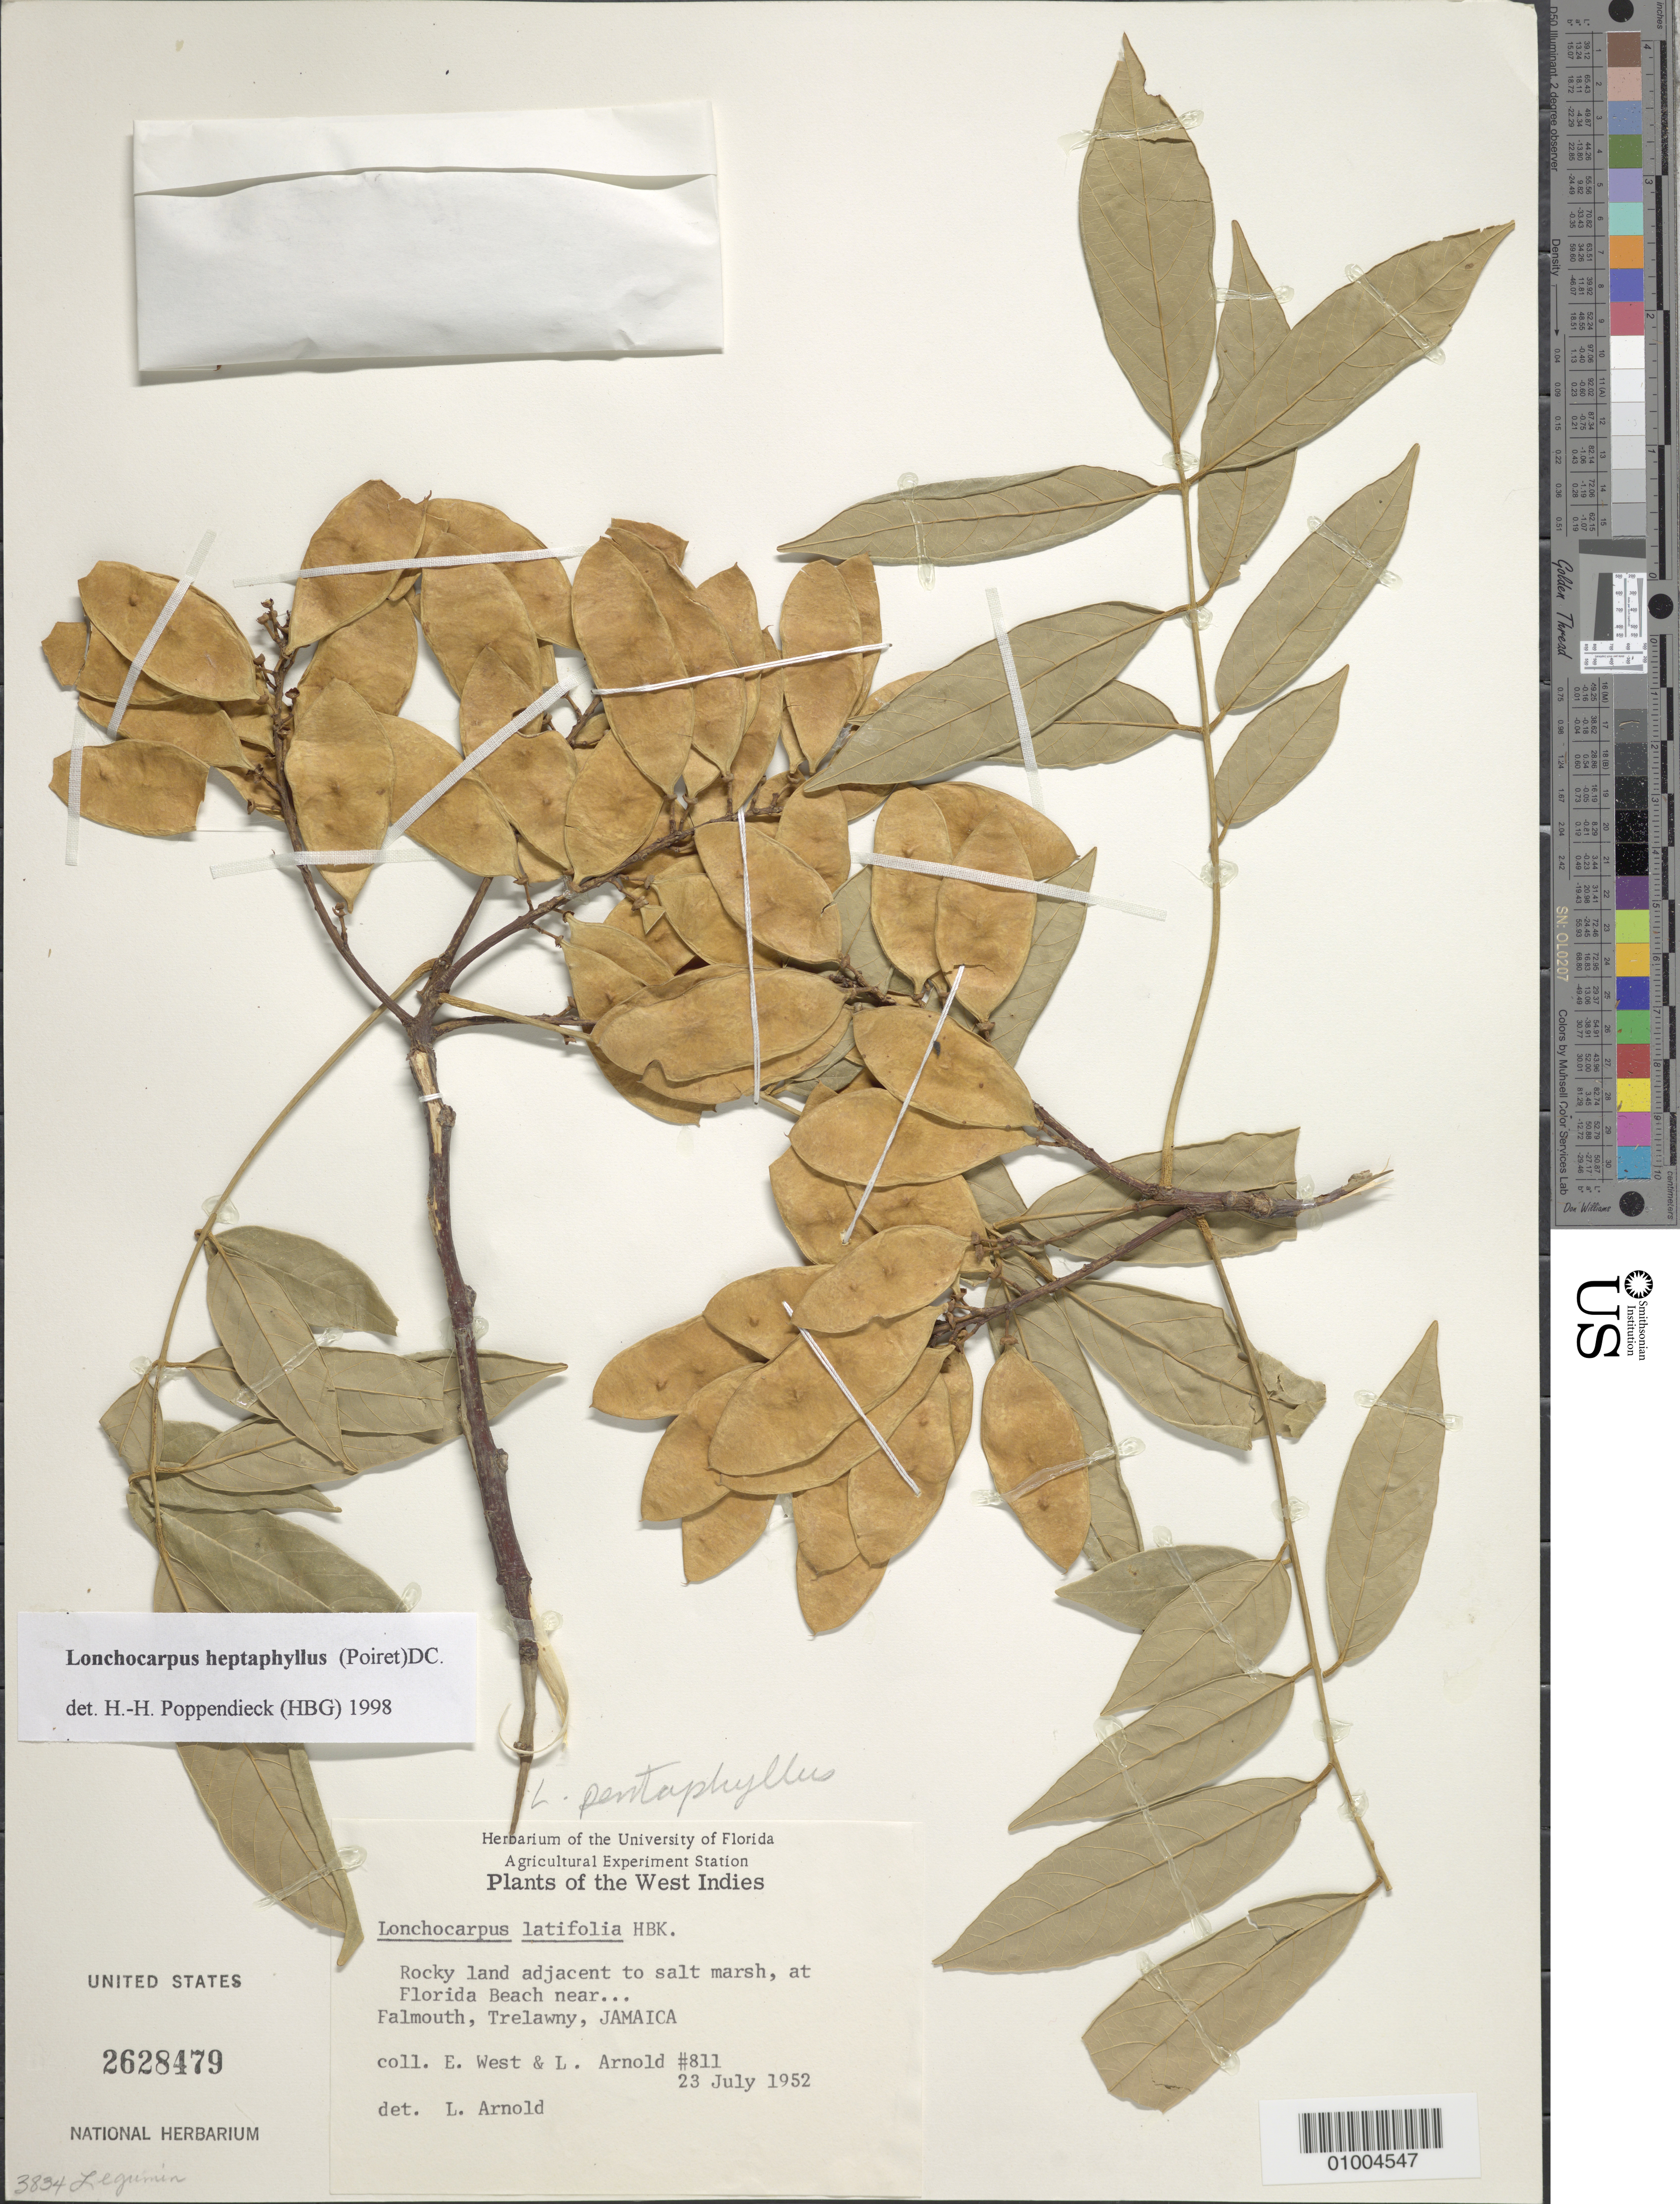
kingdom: Plantae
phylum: Tracheophyta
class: Magnoliopsida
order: Fabales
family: Fabaceae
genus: Lonchocarpus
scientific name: Lonchocarpus heptaphyllus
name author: (Poir.) DC.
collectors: L. Arnold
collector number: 811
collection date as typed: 23 Jul 1952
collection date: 1952-07-23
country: Jamaica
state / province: Trelawny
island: Jamaica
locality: Rocky land adjacent to salt marsh, at FL beach near... aflmouth, Trelawny, Jamaica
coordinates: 0 N, 0 E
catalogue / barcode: US 2628479